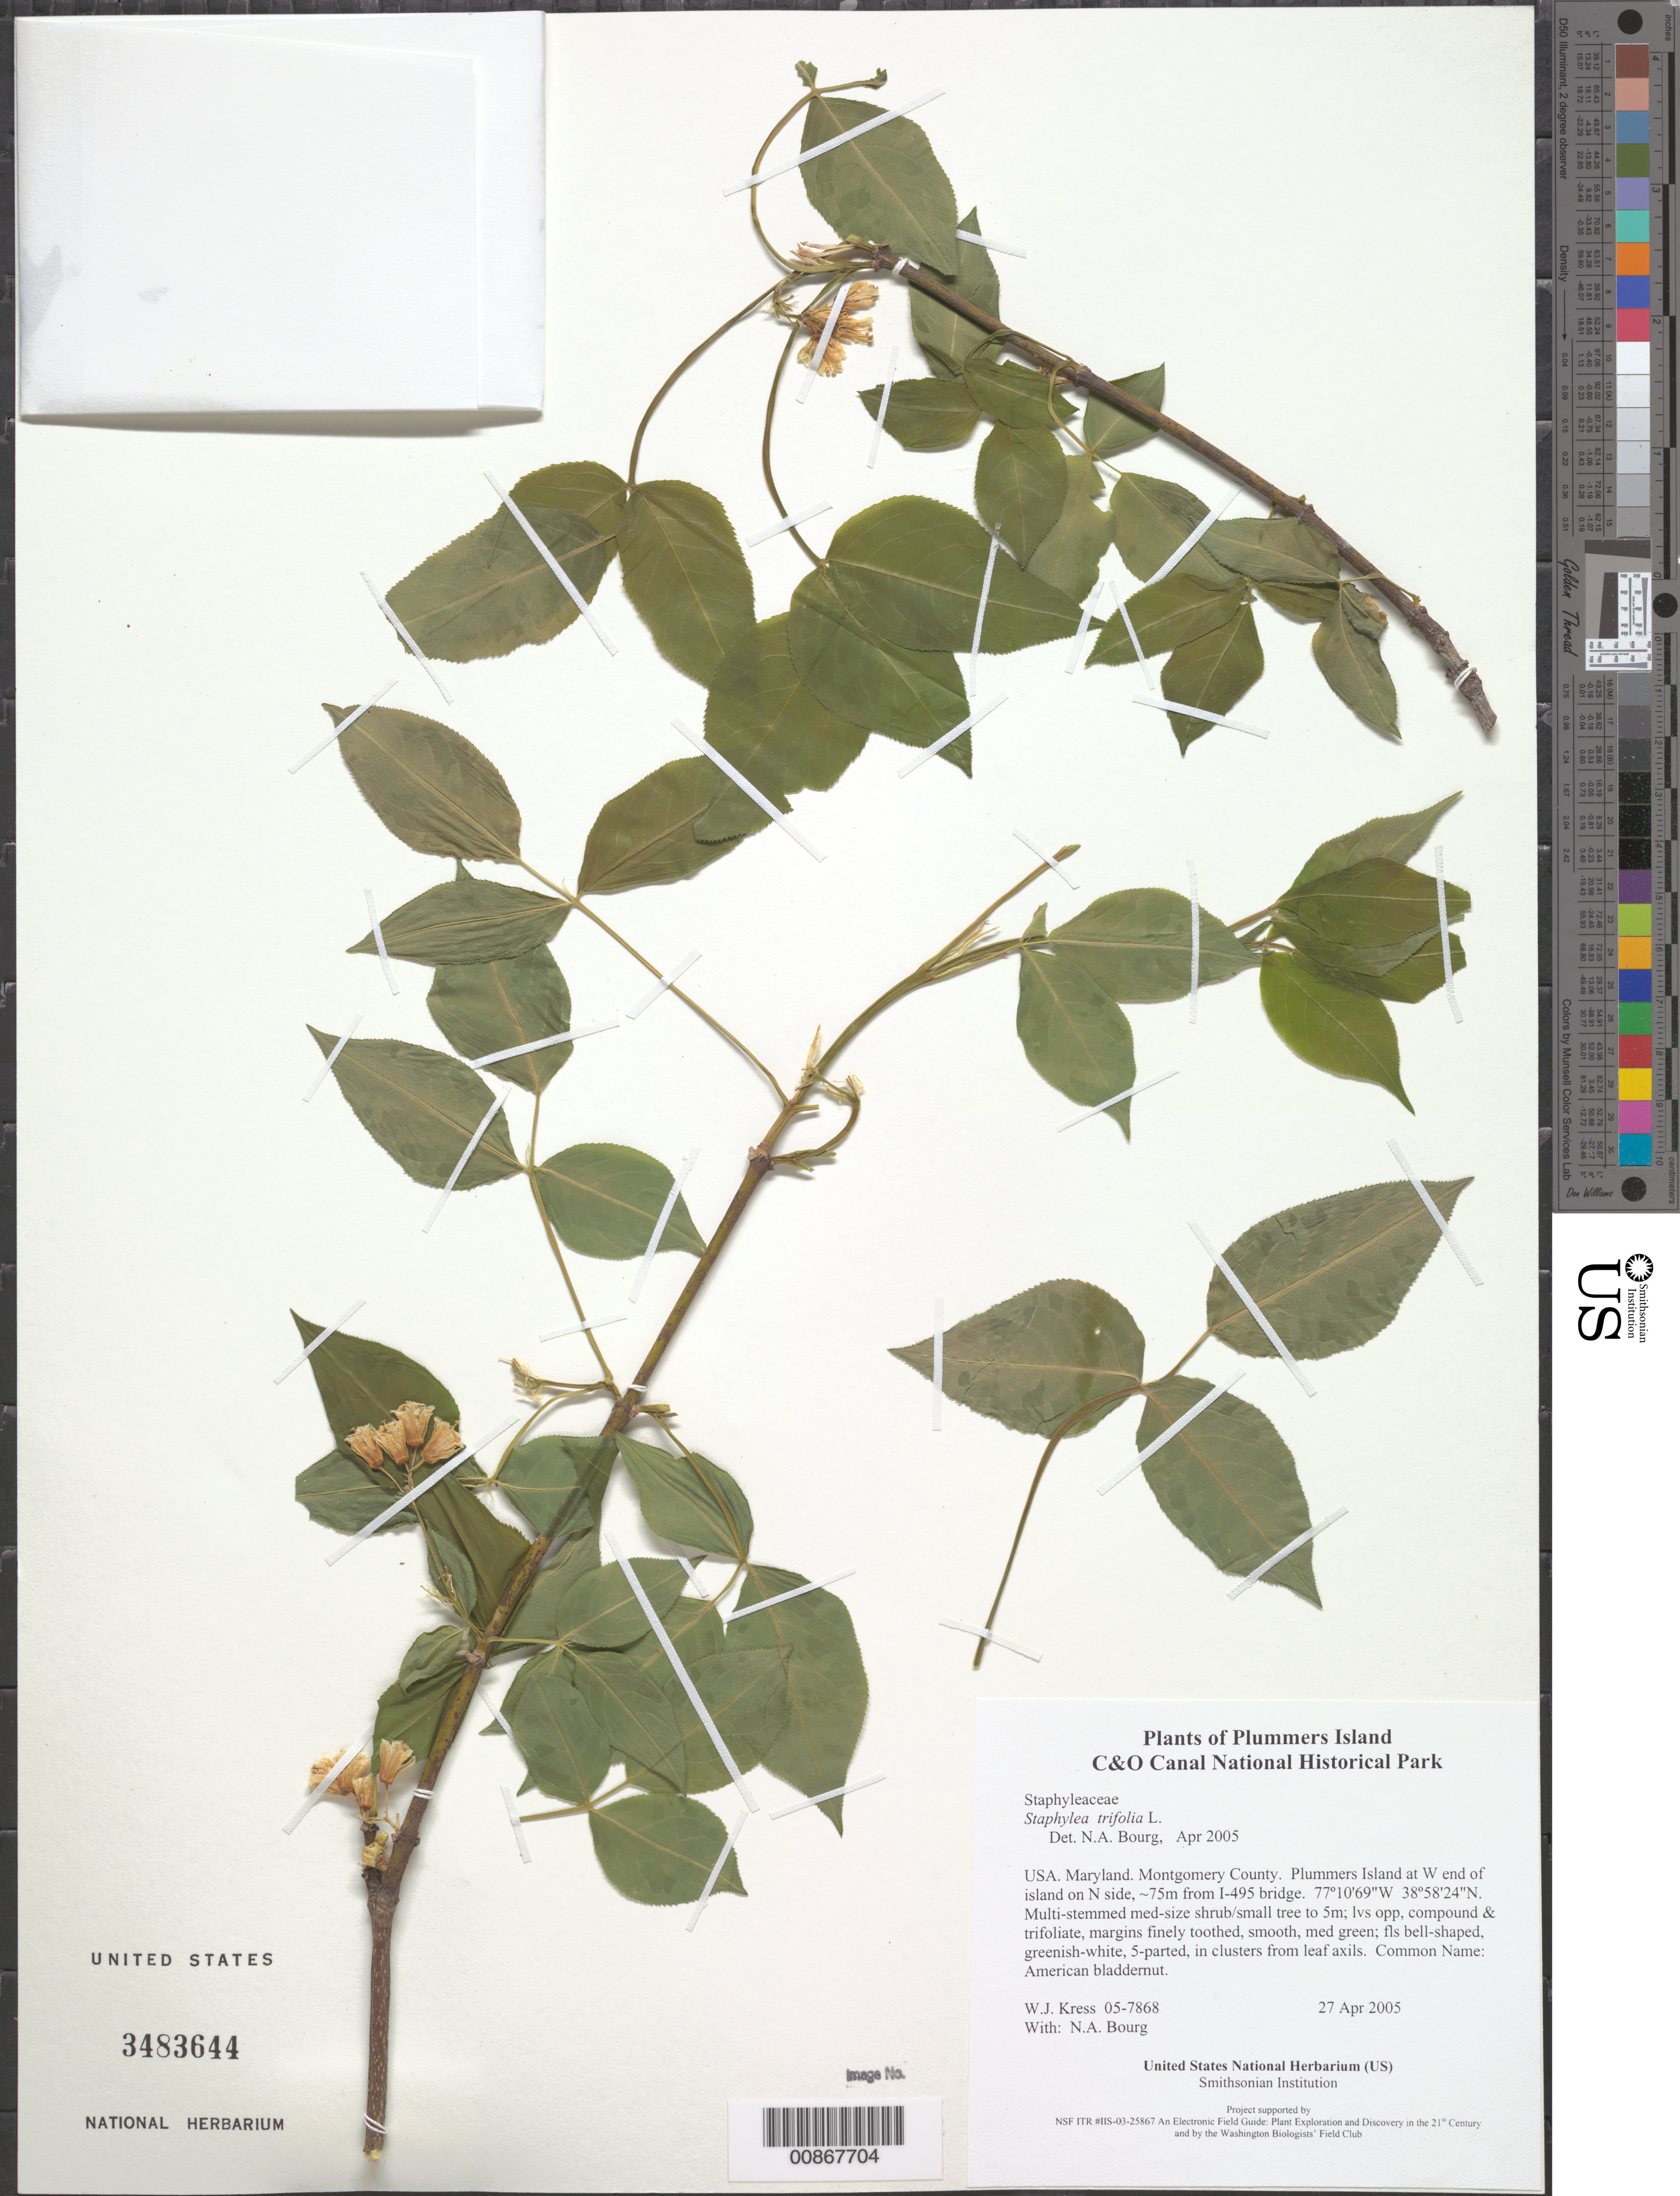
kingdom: Plantae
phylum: Tracheophyta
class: Magnoliopsida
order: Crossosomatales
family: Staphyleaceae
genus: Staphylea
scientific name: Staphylea trifolia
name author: L.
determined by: Bourg, N. A.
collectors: W. J. Kress & N. A. Bourg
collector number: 05-7868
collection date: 2005-04-27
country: United States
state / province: Maryland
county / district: Montgomery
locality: Chesapeake and Ohio Canal National Historical Park, Plummers Island at W end of island on N side, ~75m from I-495 bridge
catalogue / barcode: US 3483644